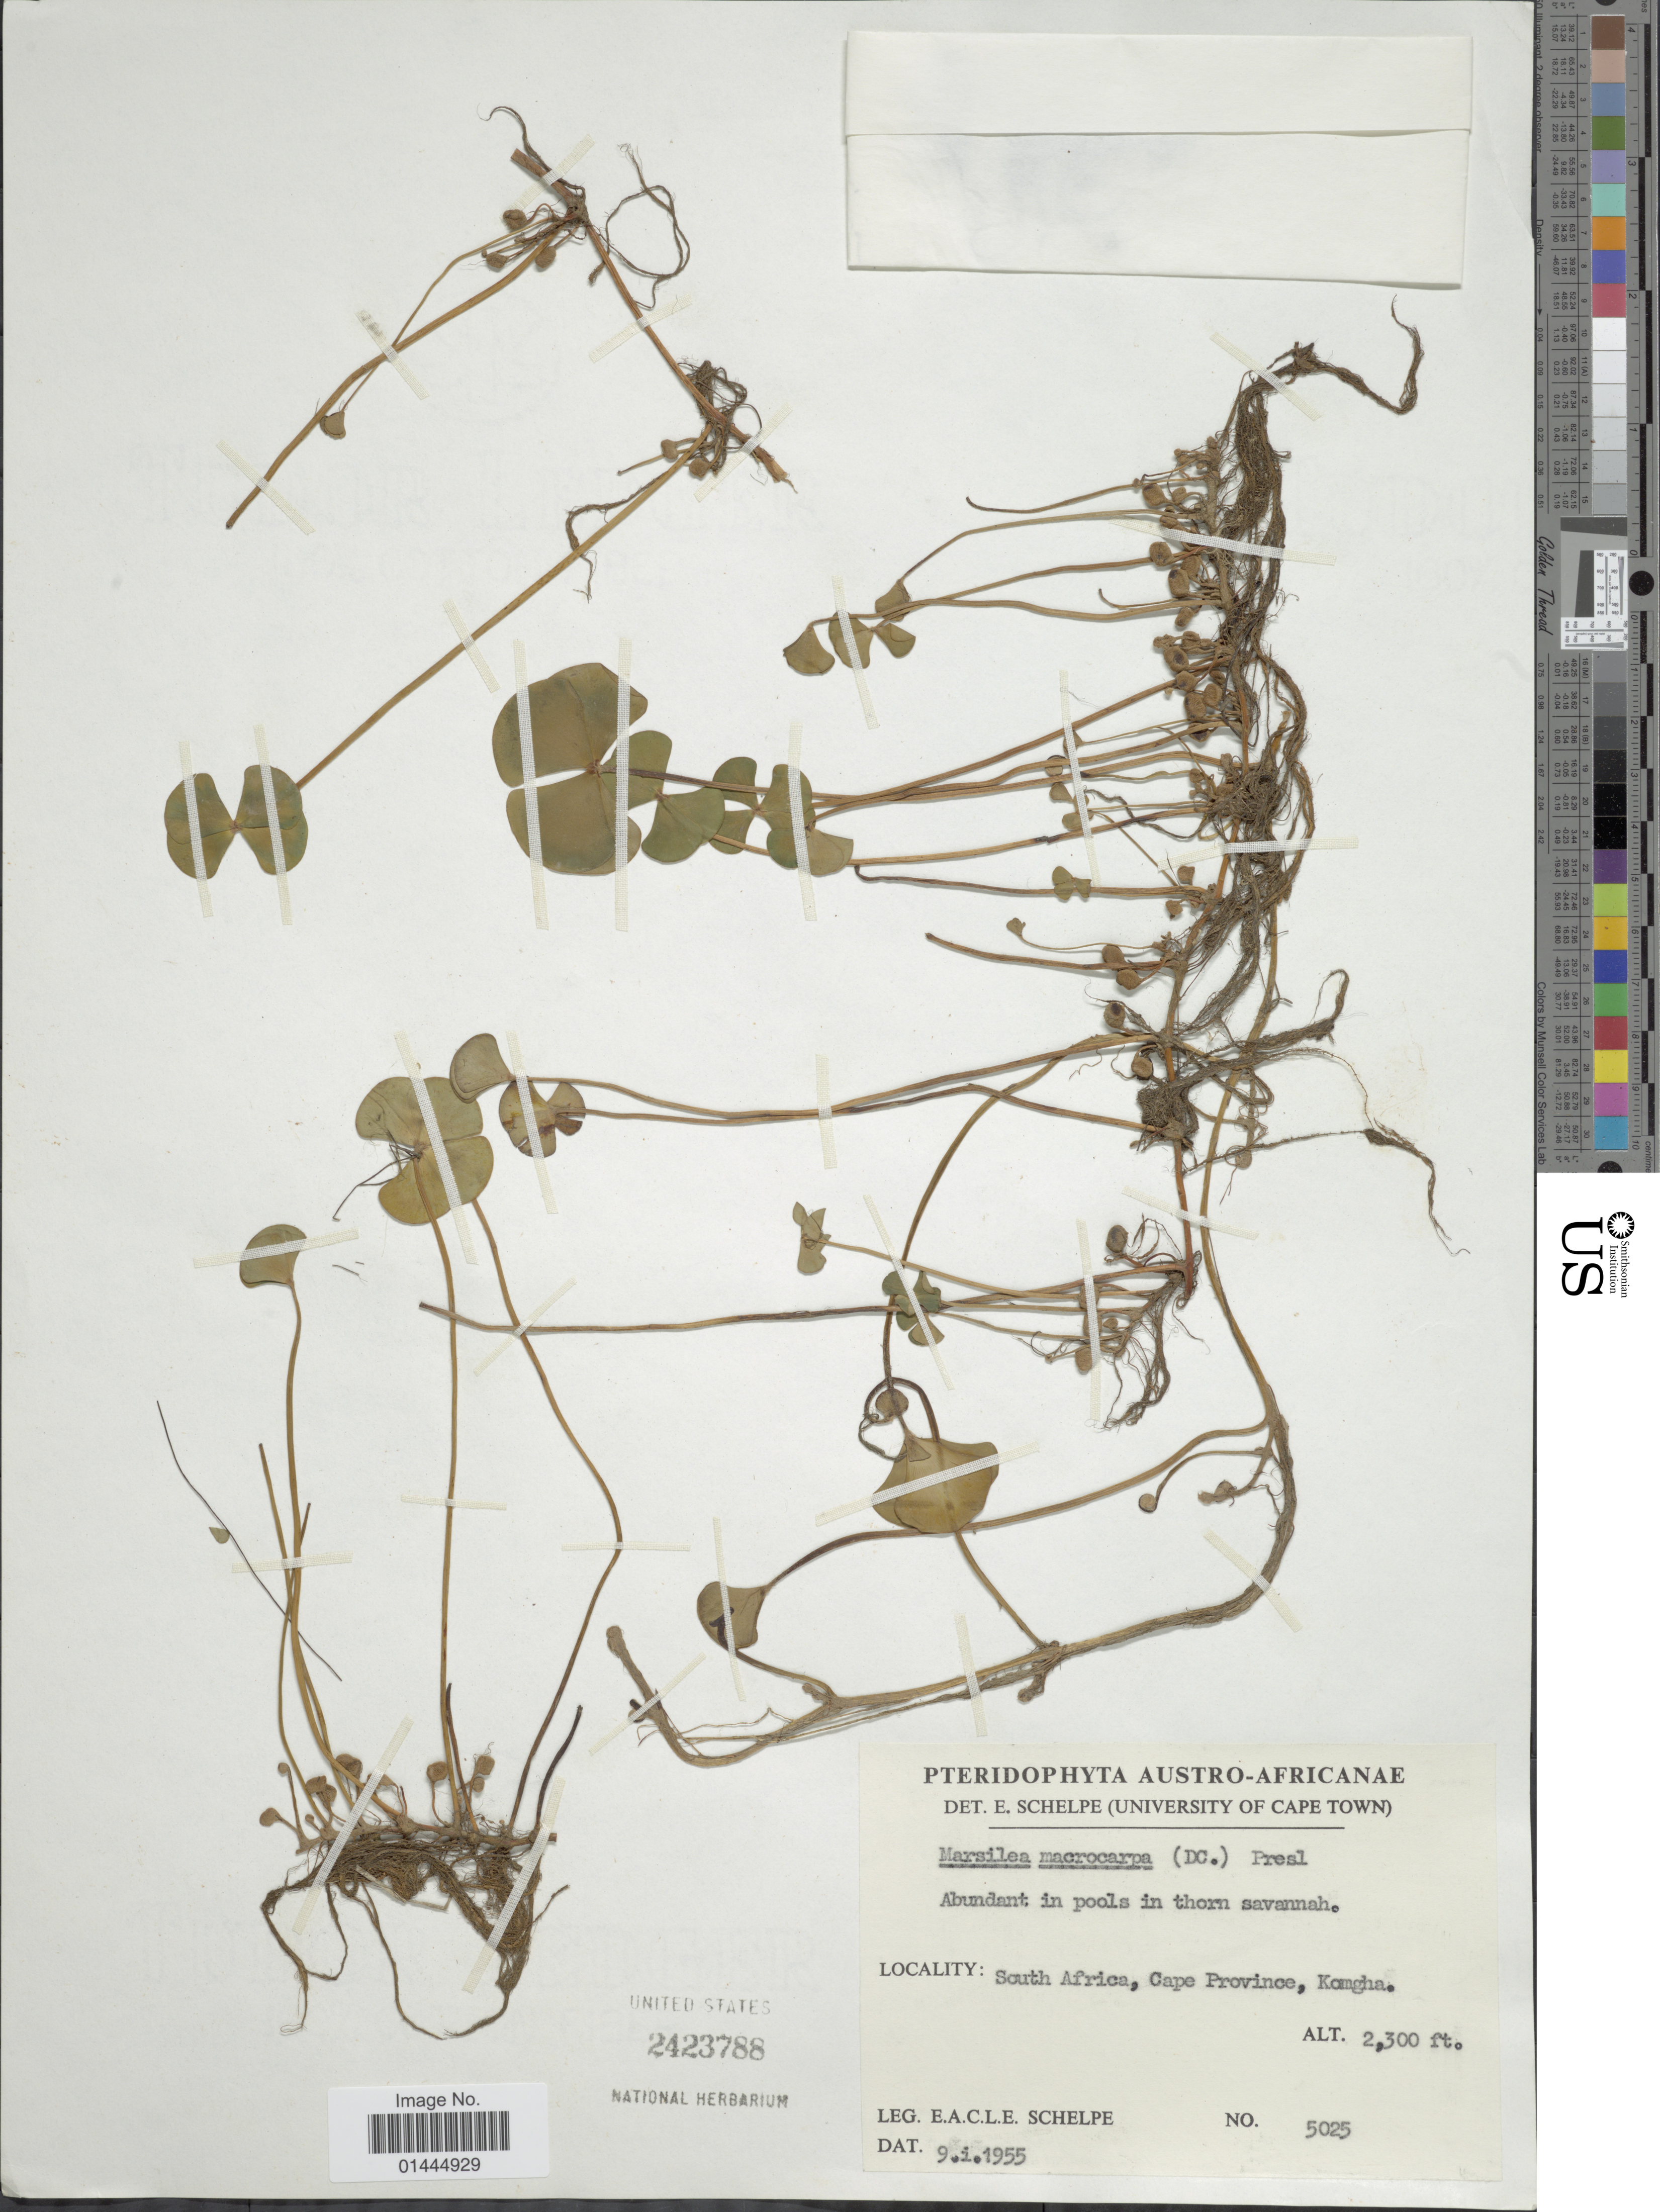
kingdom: Plantae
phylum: Tracheophyta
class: Polypodiopsida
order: Salviniales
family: Marsileaceae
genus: Marsilea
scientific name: Marsilea macrocarpa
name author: C. Presl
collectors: E. A. C. L. E. Schelpe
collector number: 5025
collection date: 1955-01-09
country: South Africa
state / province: Eastern Cape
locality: Komgha, abundant in pools in thorn savannah.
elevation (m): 701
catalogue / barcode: US 2423788